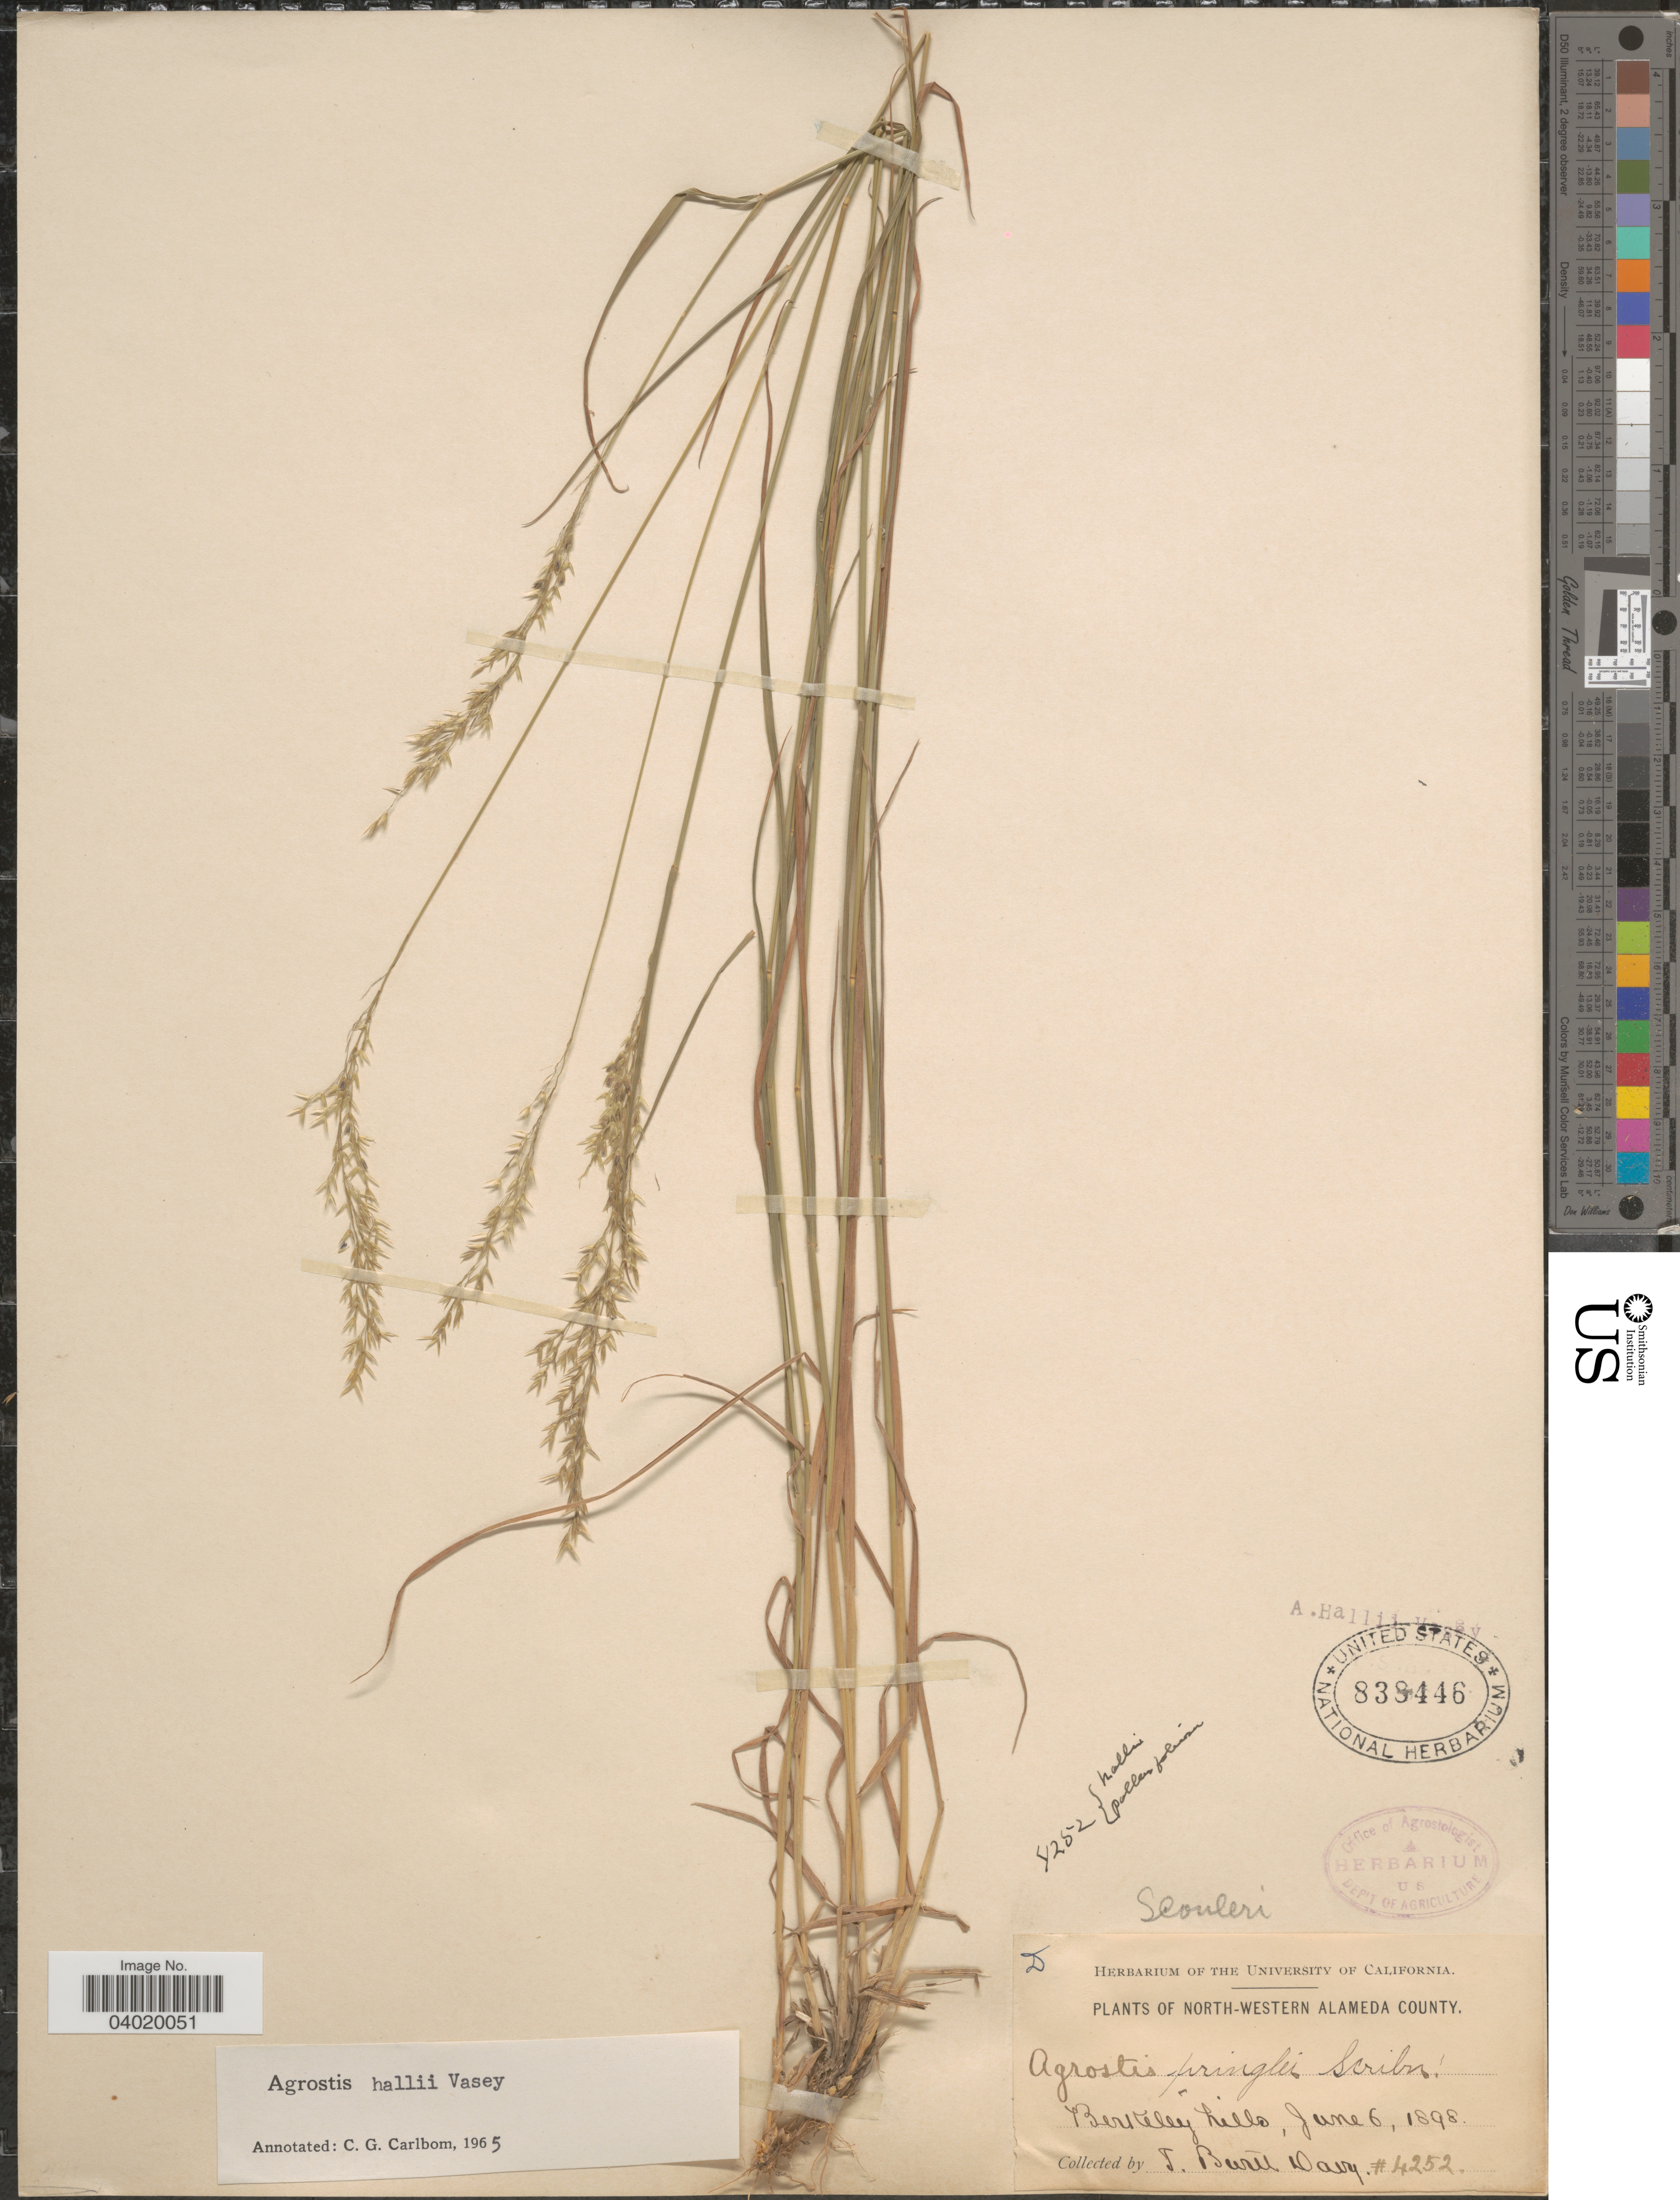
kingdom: Plantae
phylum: Tracheophyta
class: Liliopsida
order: Poales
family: Poaceae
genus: Agrostis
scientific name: Agrostis hallii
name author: Vasey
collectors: J. Burtt Davy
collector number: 4252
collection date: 1898-06-06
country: United States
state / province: California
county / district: Alameda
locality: North-Western Alameda County. Berkeley hills.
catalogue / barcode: US 838446